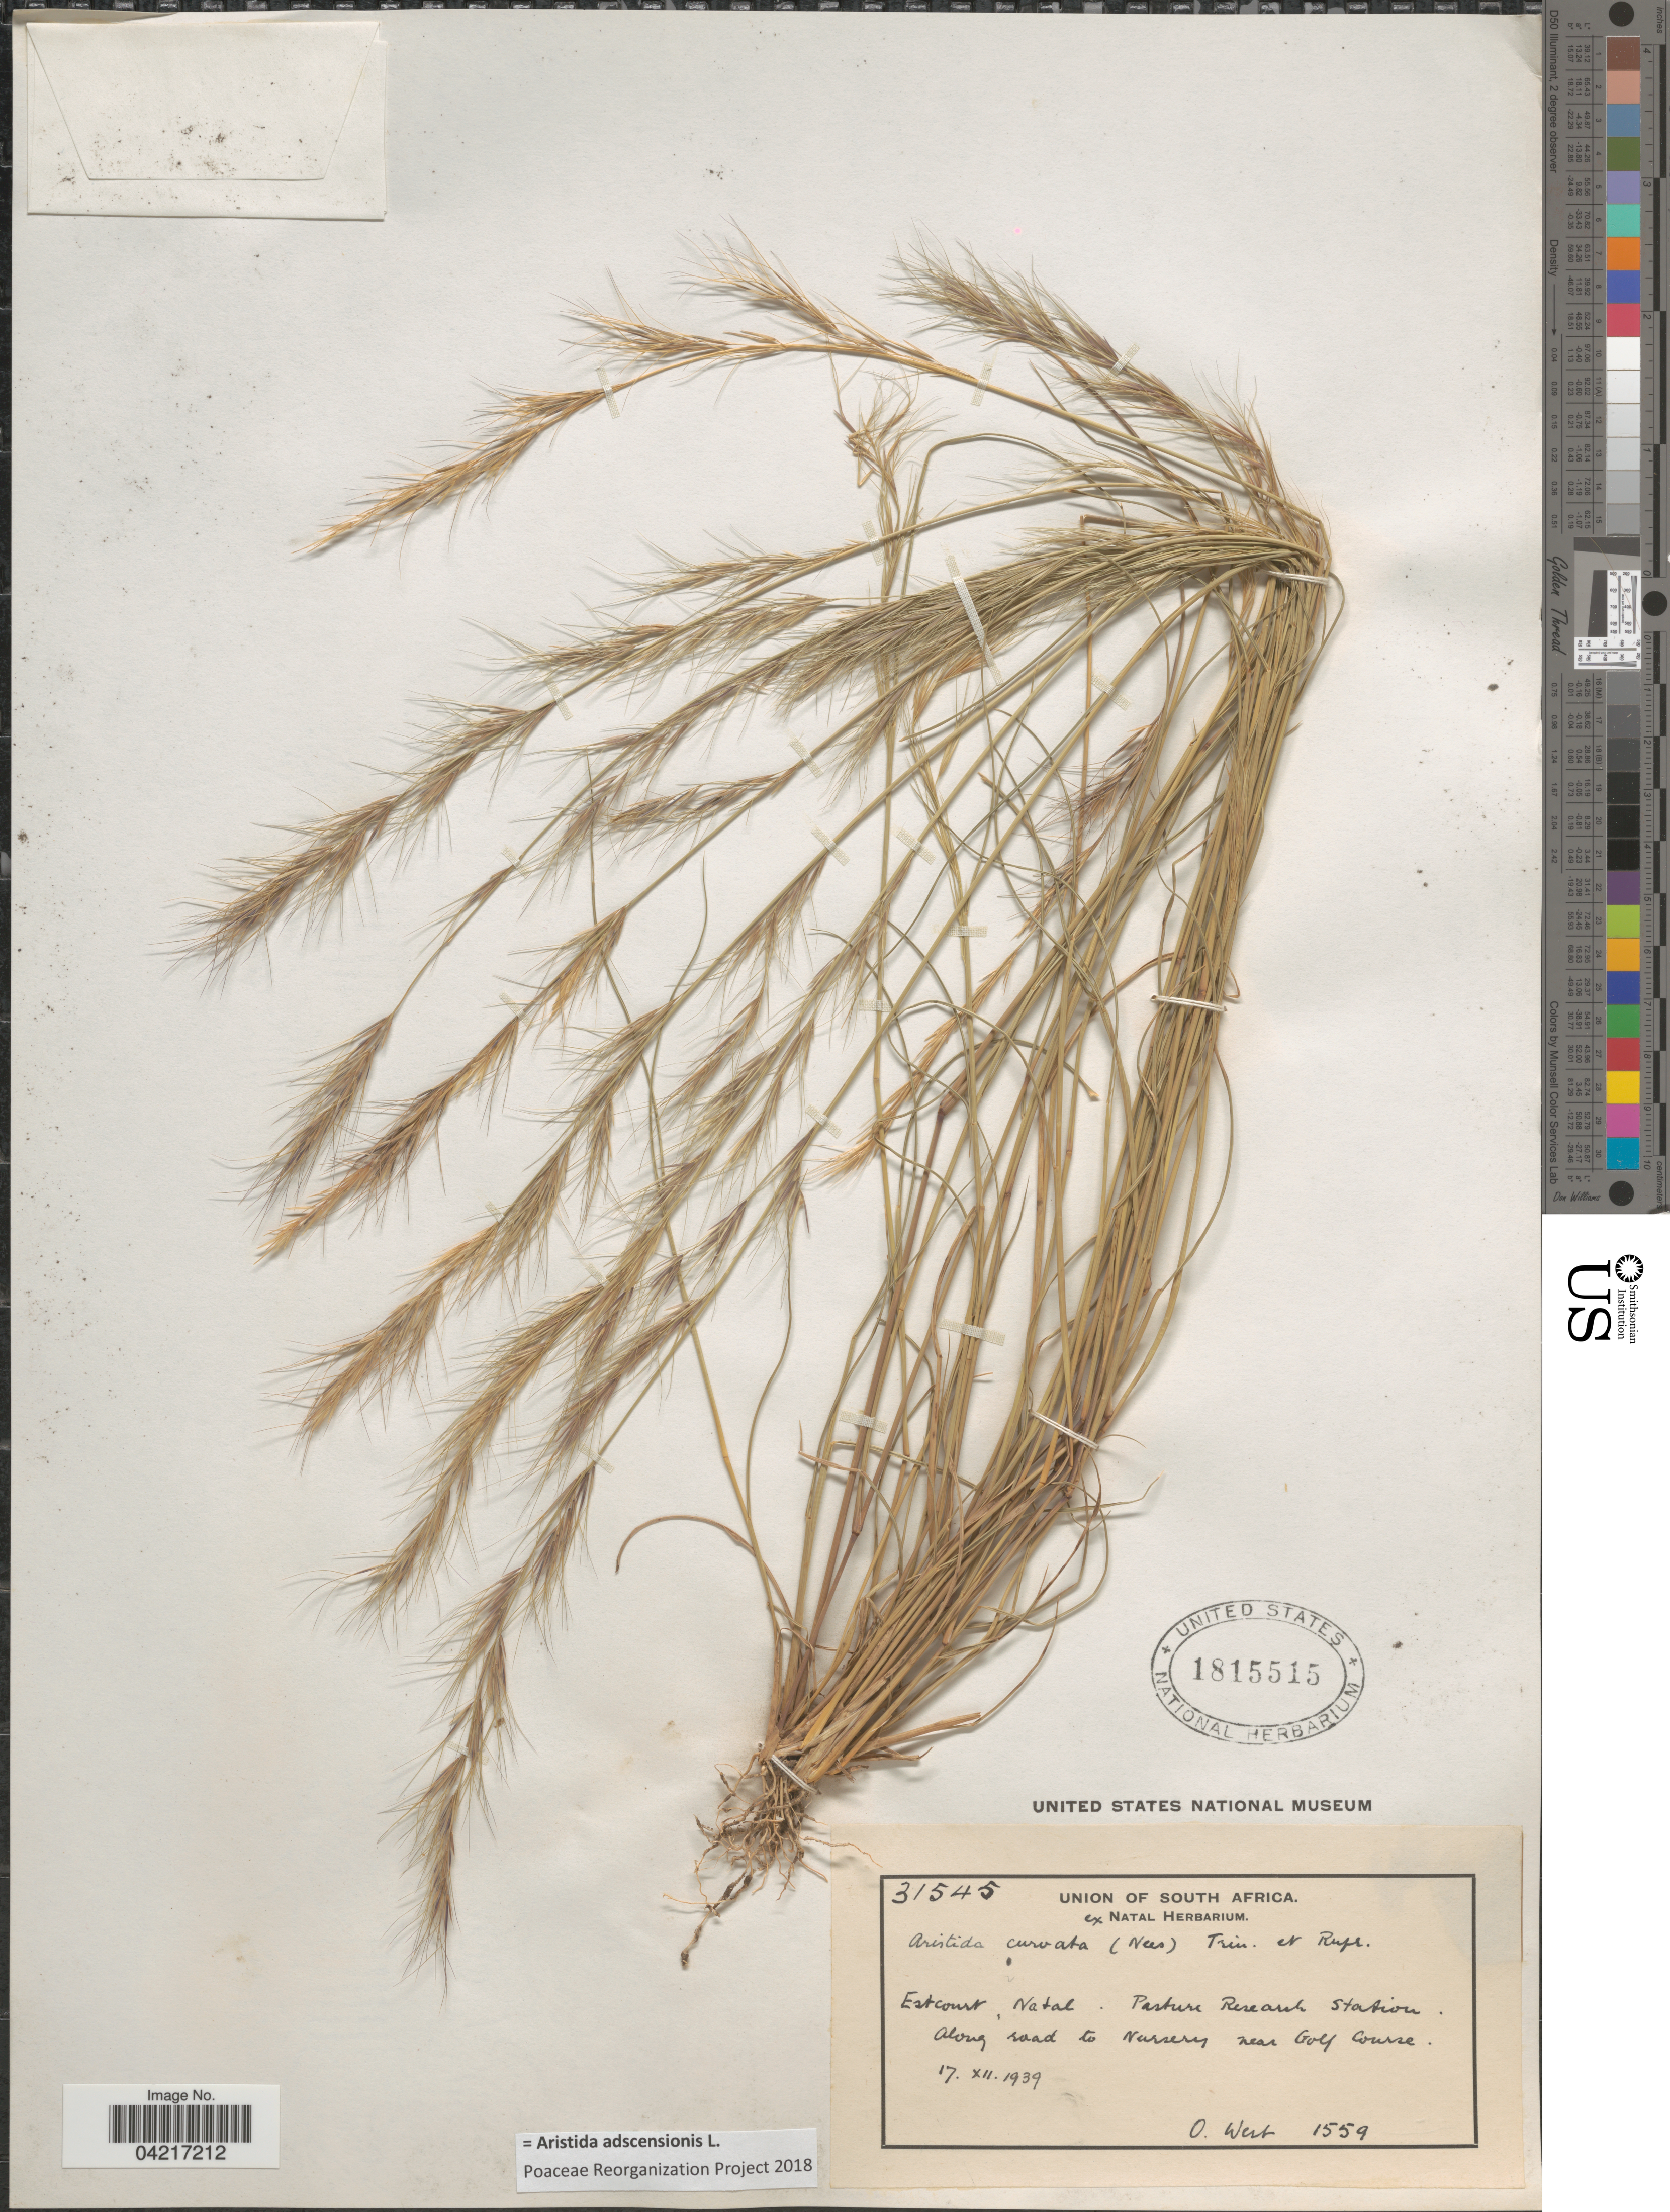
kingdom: Plantae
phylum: Tracheophyta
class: Liliopsida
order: Poales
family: Poaceae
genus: Aristida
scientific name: Aristida adscensionis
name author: L.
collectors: O. West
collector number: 1559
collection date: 1939-12-17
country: South Africa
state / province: KwaZulu-Natal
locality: Estcourt, Natal. Pasture Research Station. Along road to Nursery near Golf Course.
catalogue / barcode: US 1815515